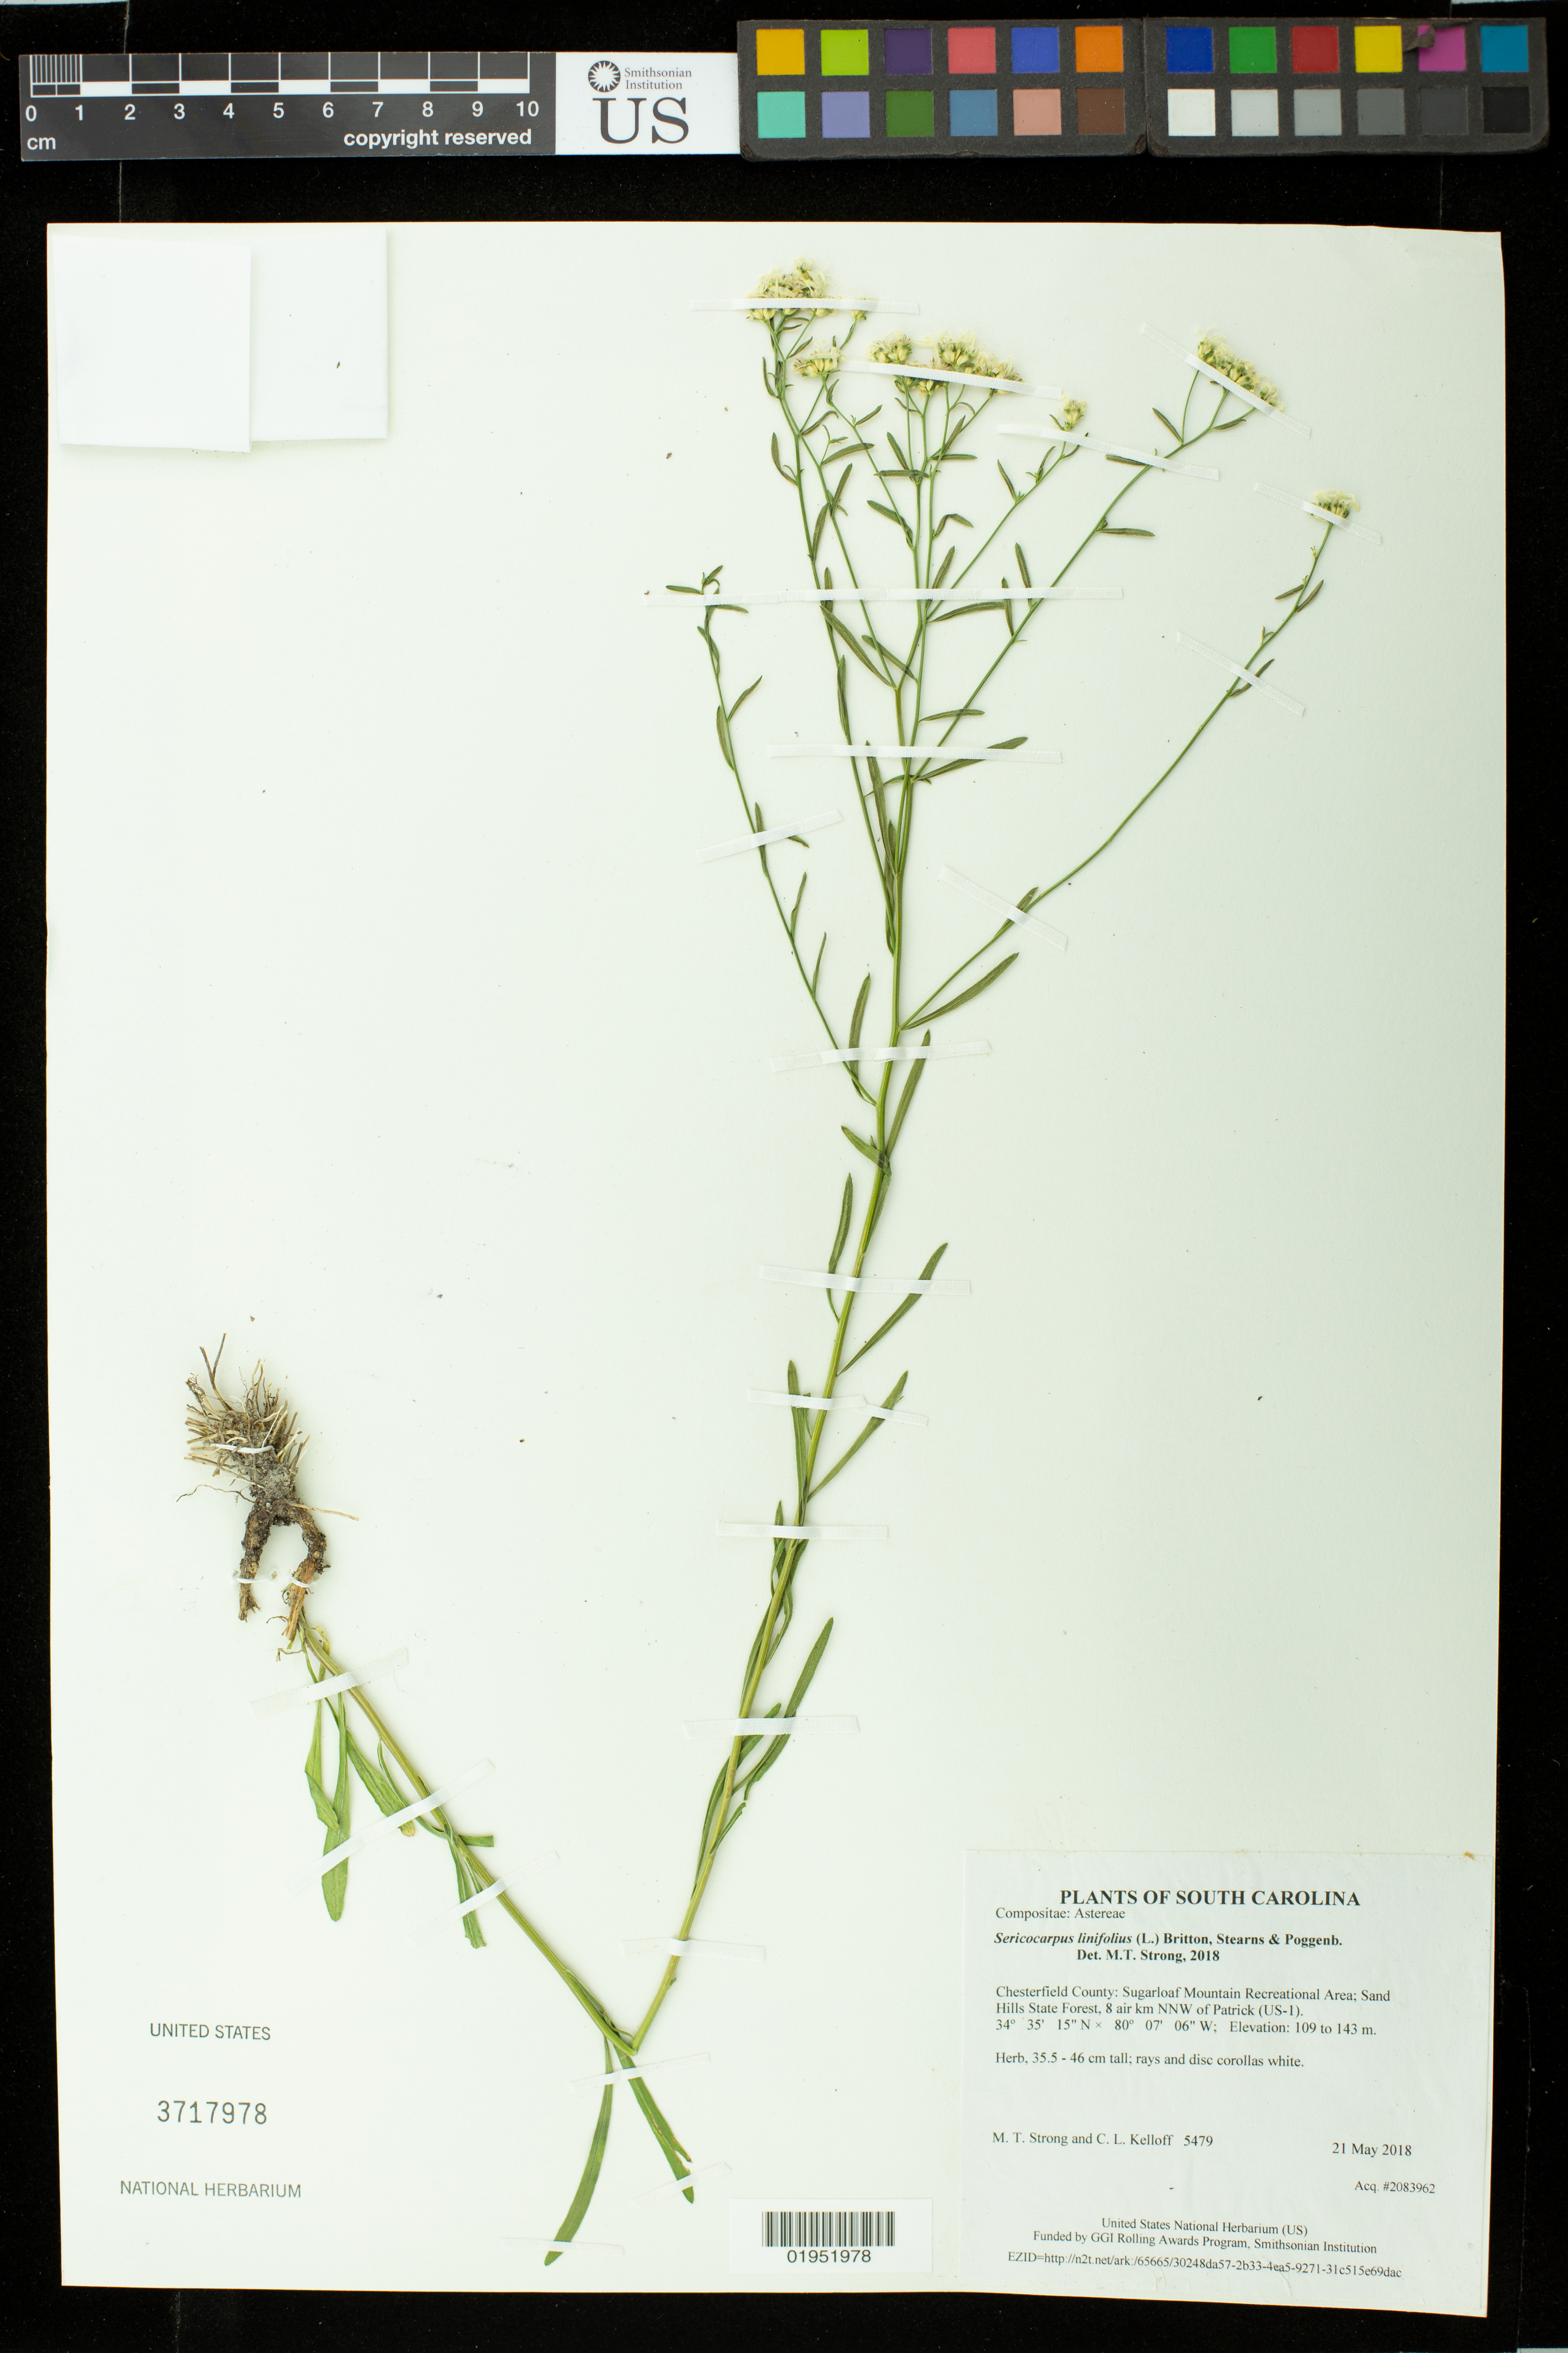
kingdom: Plantae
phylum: Tracheophyta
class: Magnoliopsida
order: Asterales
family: Asteraceae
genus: Sericocarpus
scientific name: Sericocarpus linifolius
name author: (L.) Britton, Stearns & Poggenb.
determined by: Strong, Mark T., (BOT), Smithsonian Institution - National Museum of Natural History (UNITED STATES)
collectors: M. T. Strong & C. L. Kelloff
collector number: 5479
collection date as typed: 21 May 2018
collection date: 2018-05-21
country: United States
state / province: South Carolina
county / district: Chesterfield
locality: Sugarloaf Mountain Recreational Area; Sand Hills State Forest, 8 air km NNW of Patrick (US1)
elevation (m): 109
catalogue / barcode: US 3717978